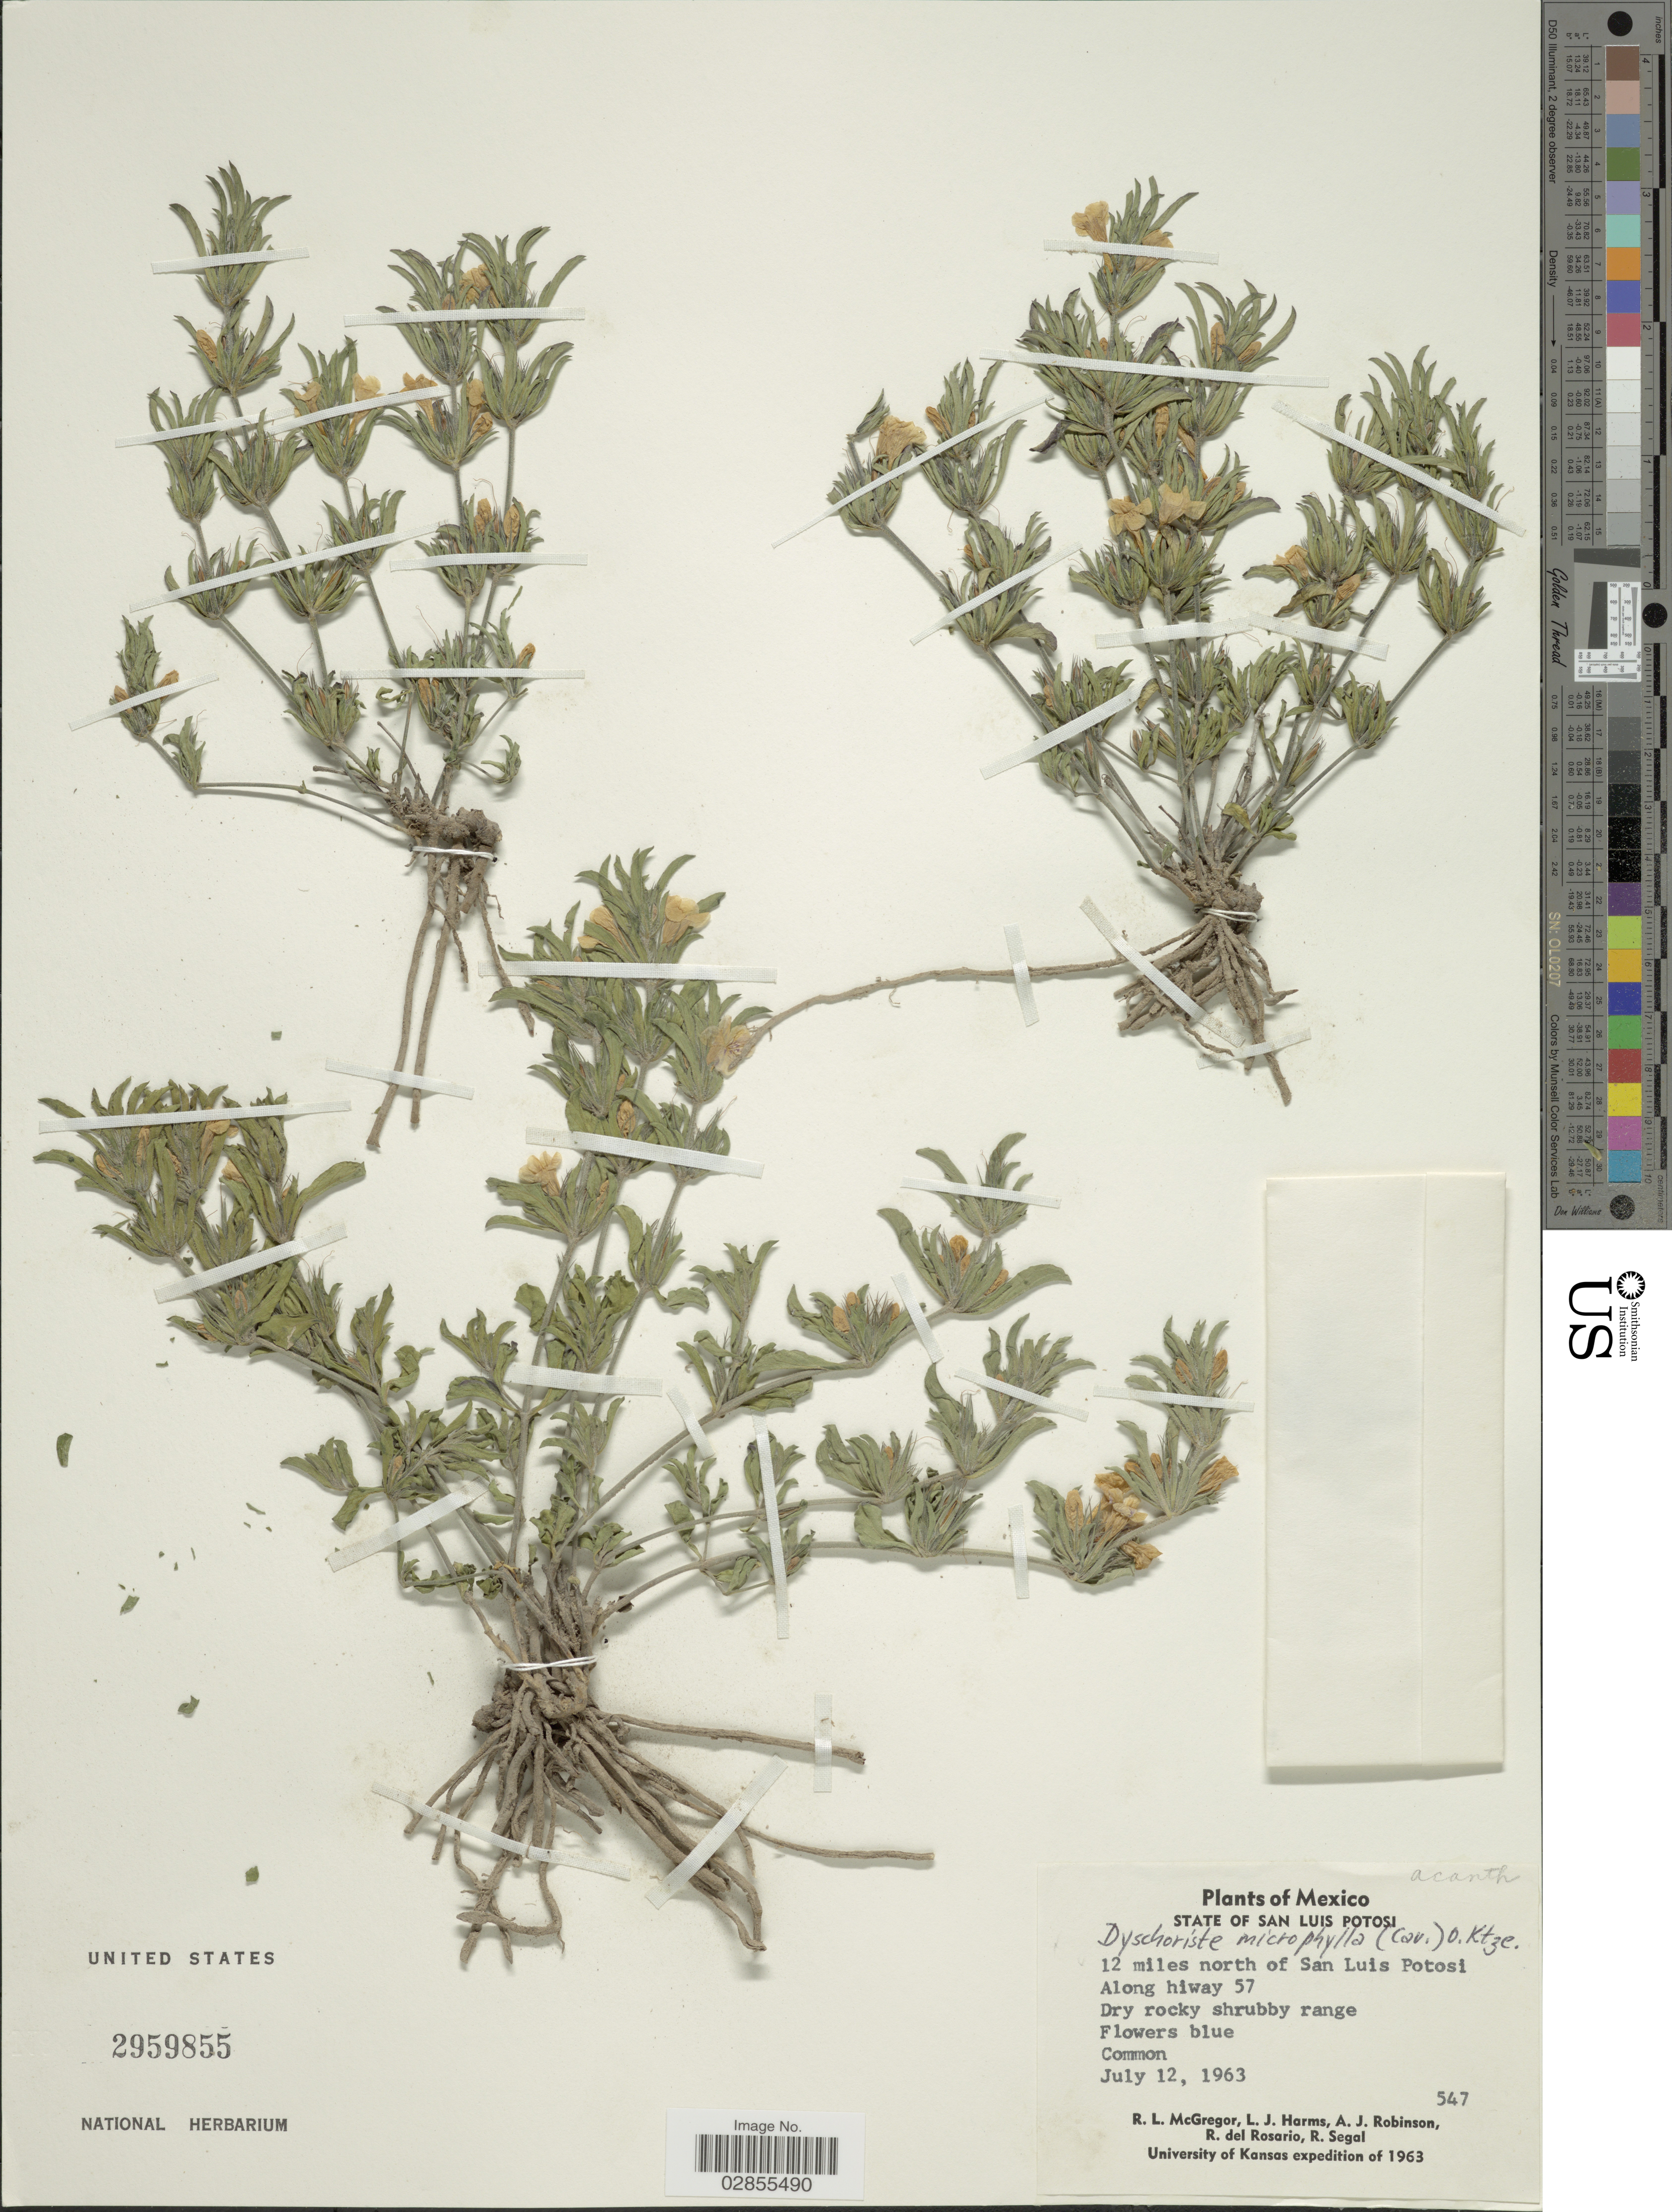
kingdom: Plantae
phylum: Tracheophyta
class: Magnoliopsida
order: Lamiales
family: Acanthaceae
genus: Dyschoriste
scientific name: Dyschoriste microphylla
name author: (Cav.) Kuntze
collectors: R. McGregor, L. Harms, A. J. Robinson, R. del Rosario & R. Segal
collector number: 547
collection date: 1963-07-12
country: Mexico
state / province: San Luis Potosí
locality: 12 miles north of San Luis Potosi, Along hiway 57.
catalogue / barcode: US 2959855